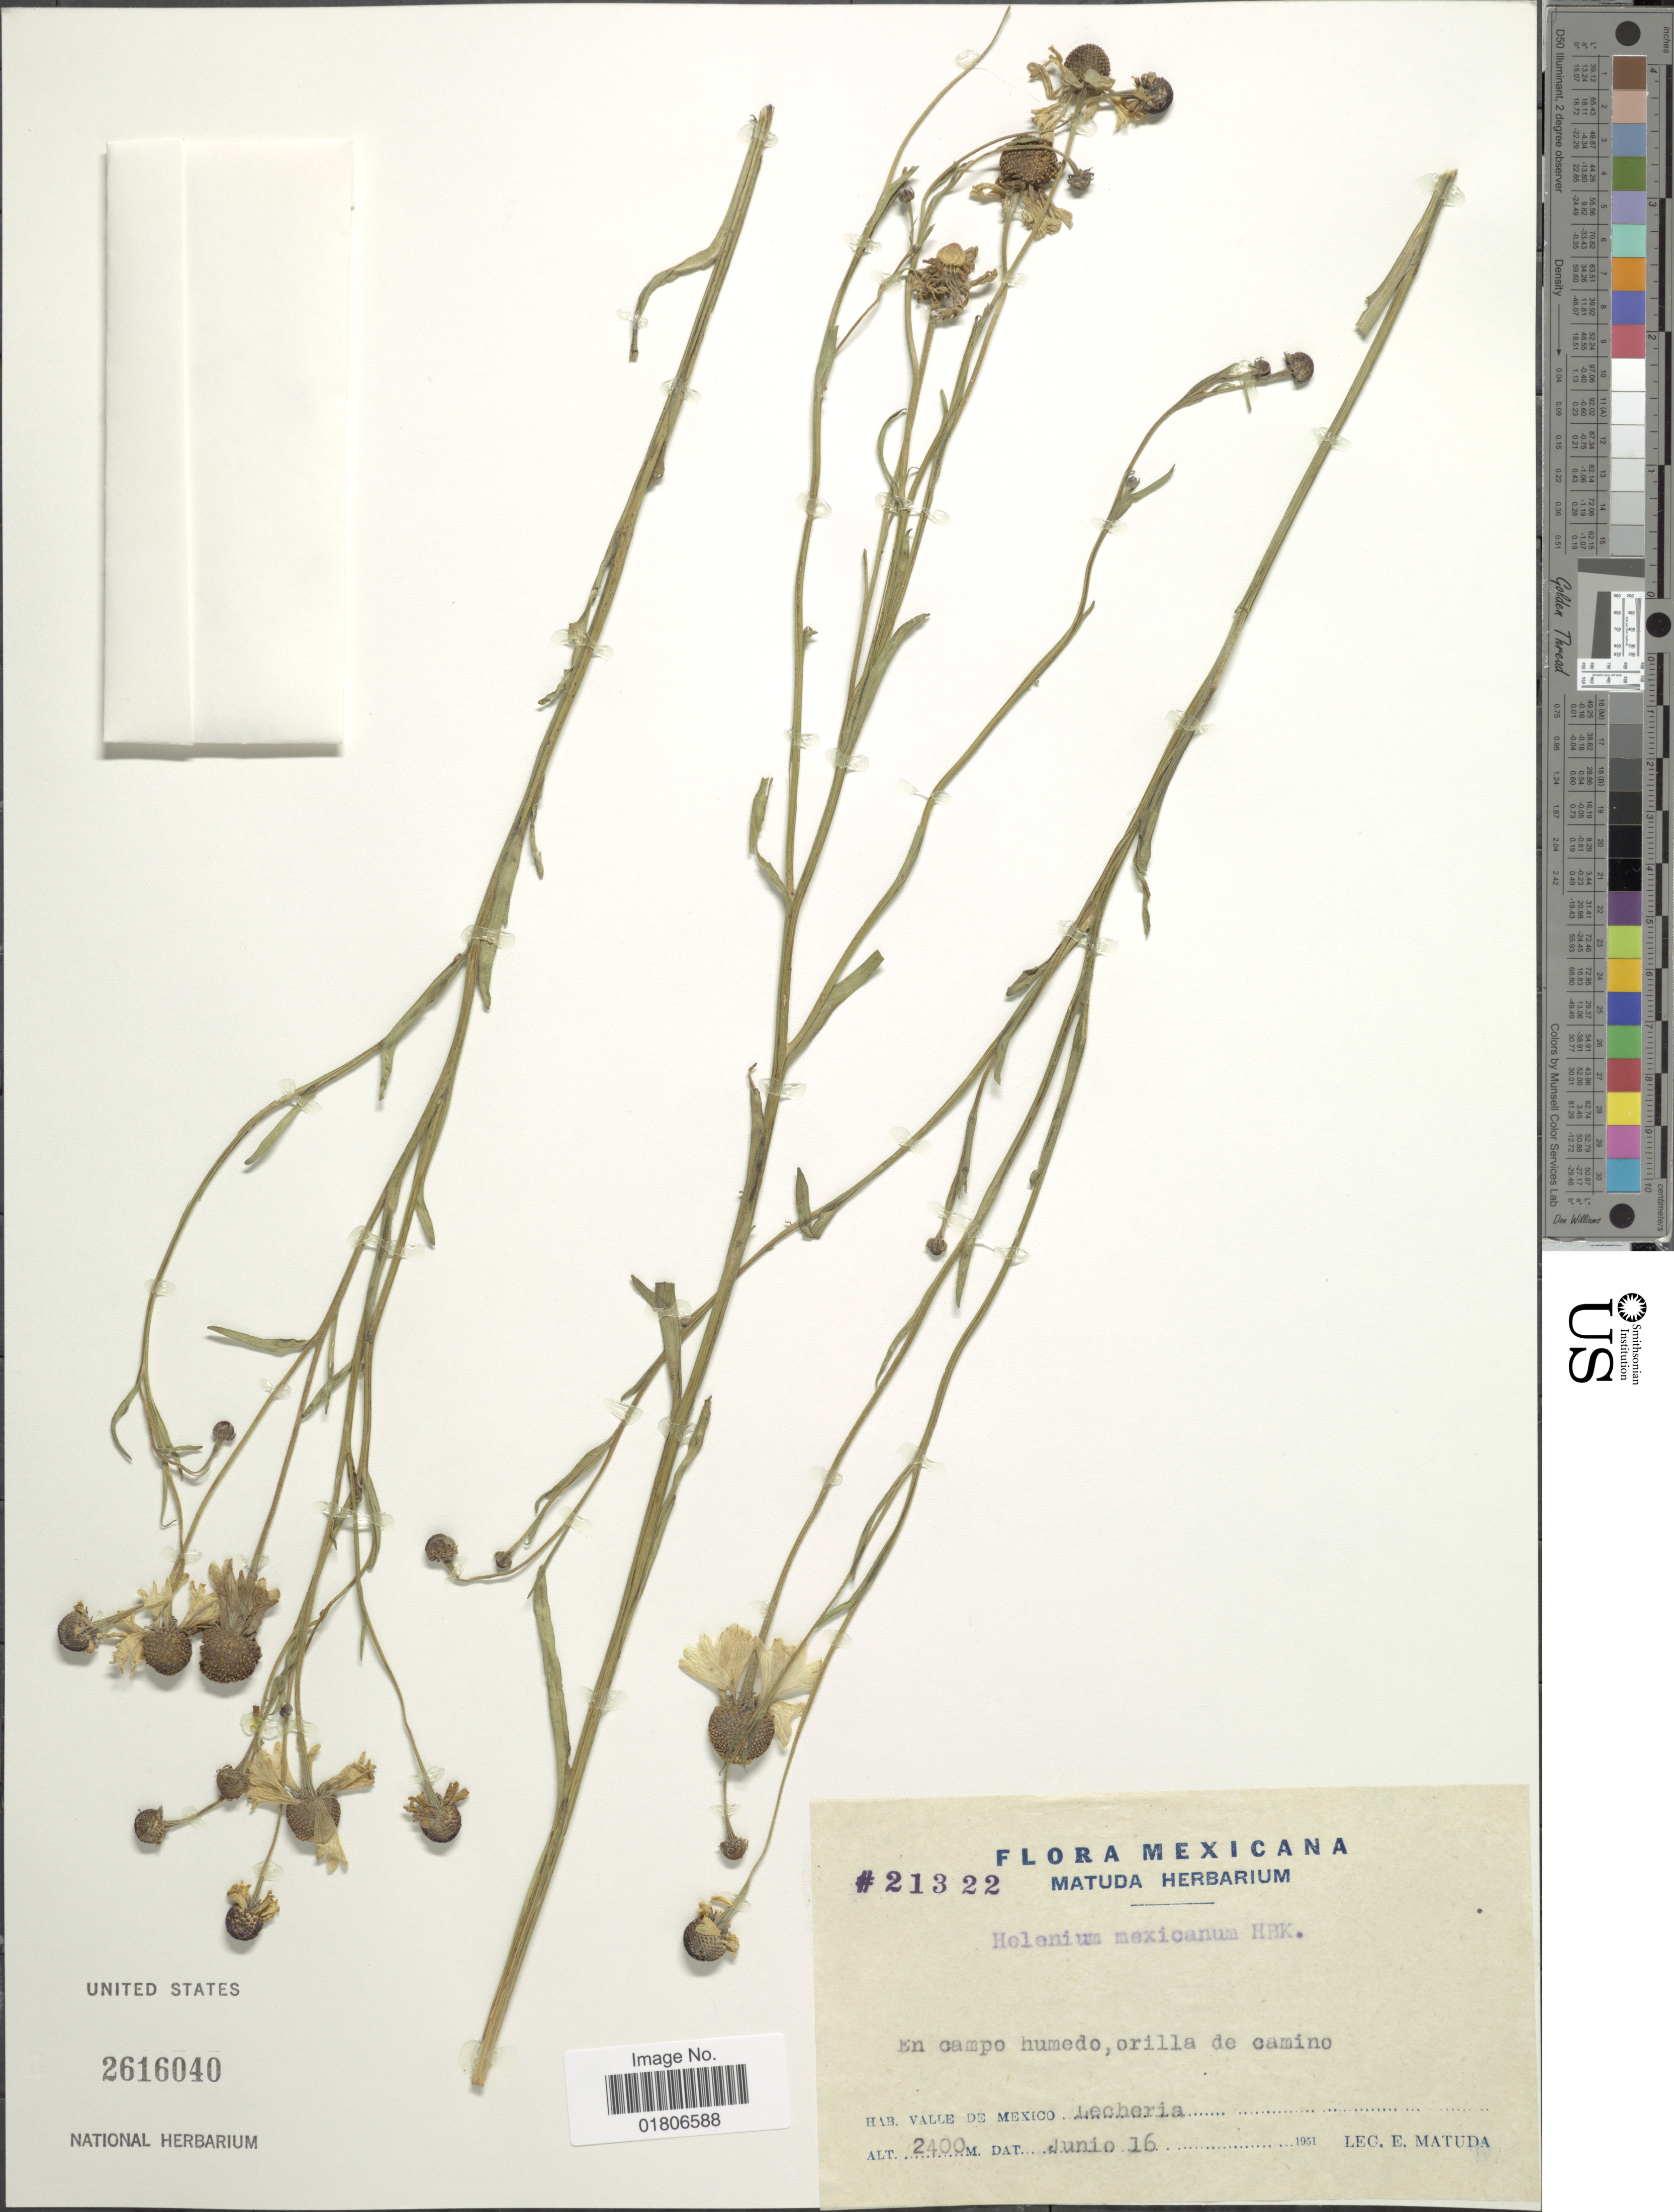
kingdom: Plantae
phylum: Tracheophyta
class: Magnoliopsida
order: Asterales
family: Asteraceae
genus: Helenium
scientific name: Helenium mexicanum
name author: Kunth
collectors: E. Matuda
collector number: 21322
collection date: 1951-06-16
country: Mexico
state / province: México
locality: Valle de Mexico. Lecheria [unsure placement]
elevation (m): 2400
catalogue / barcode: US 2616040